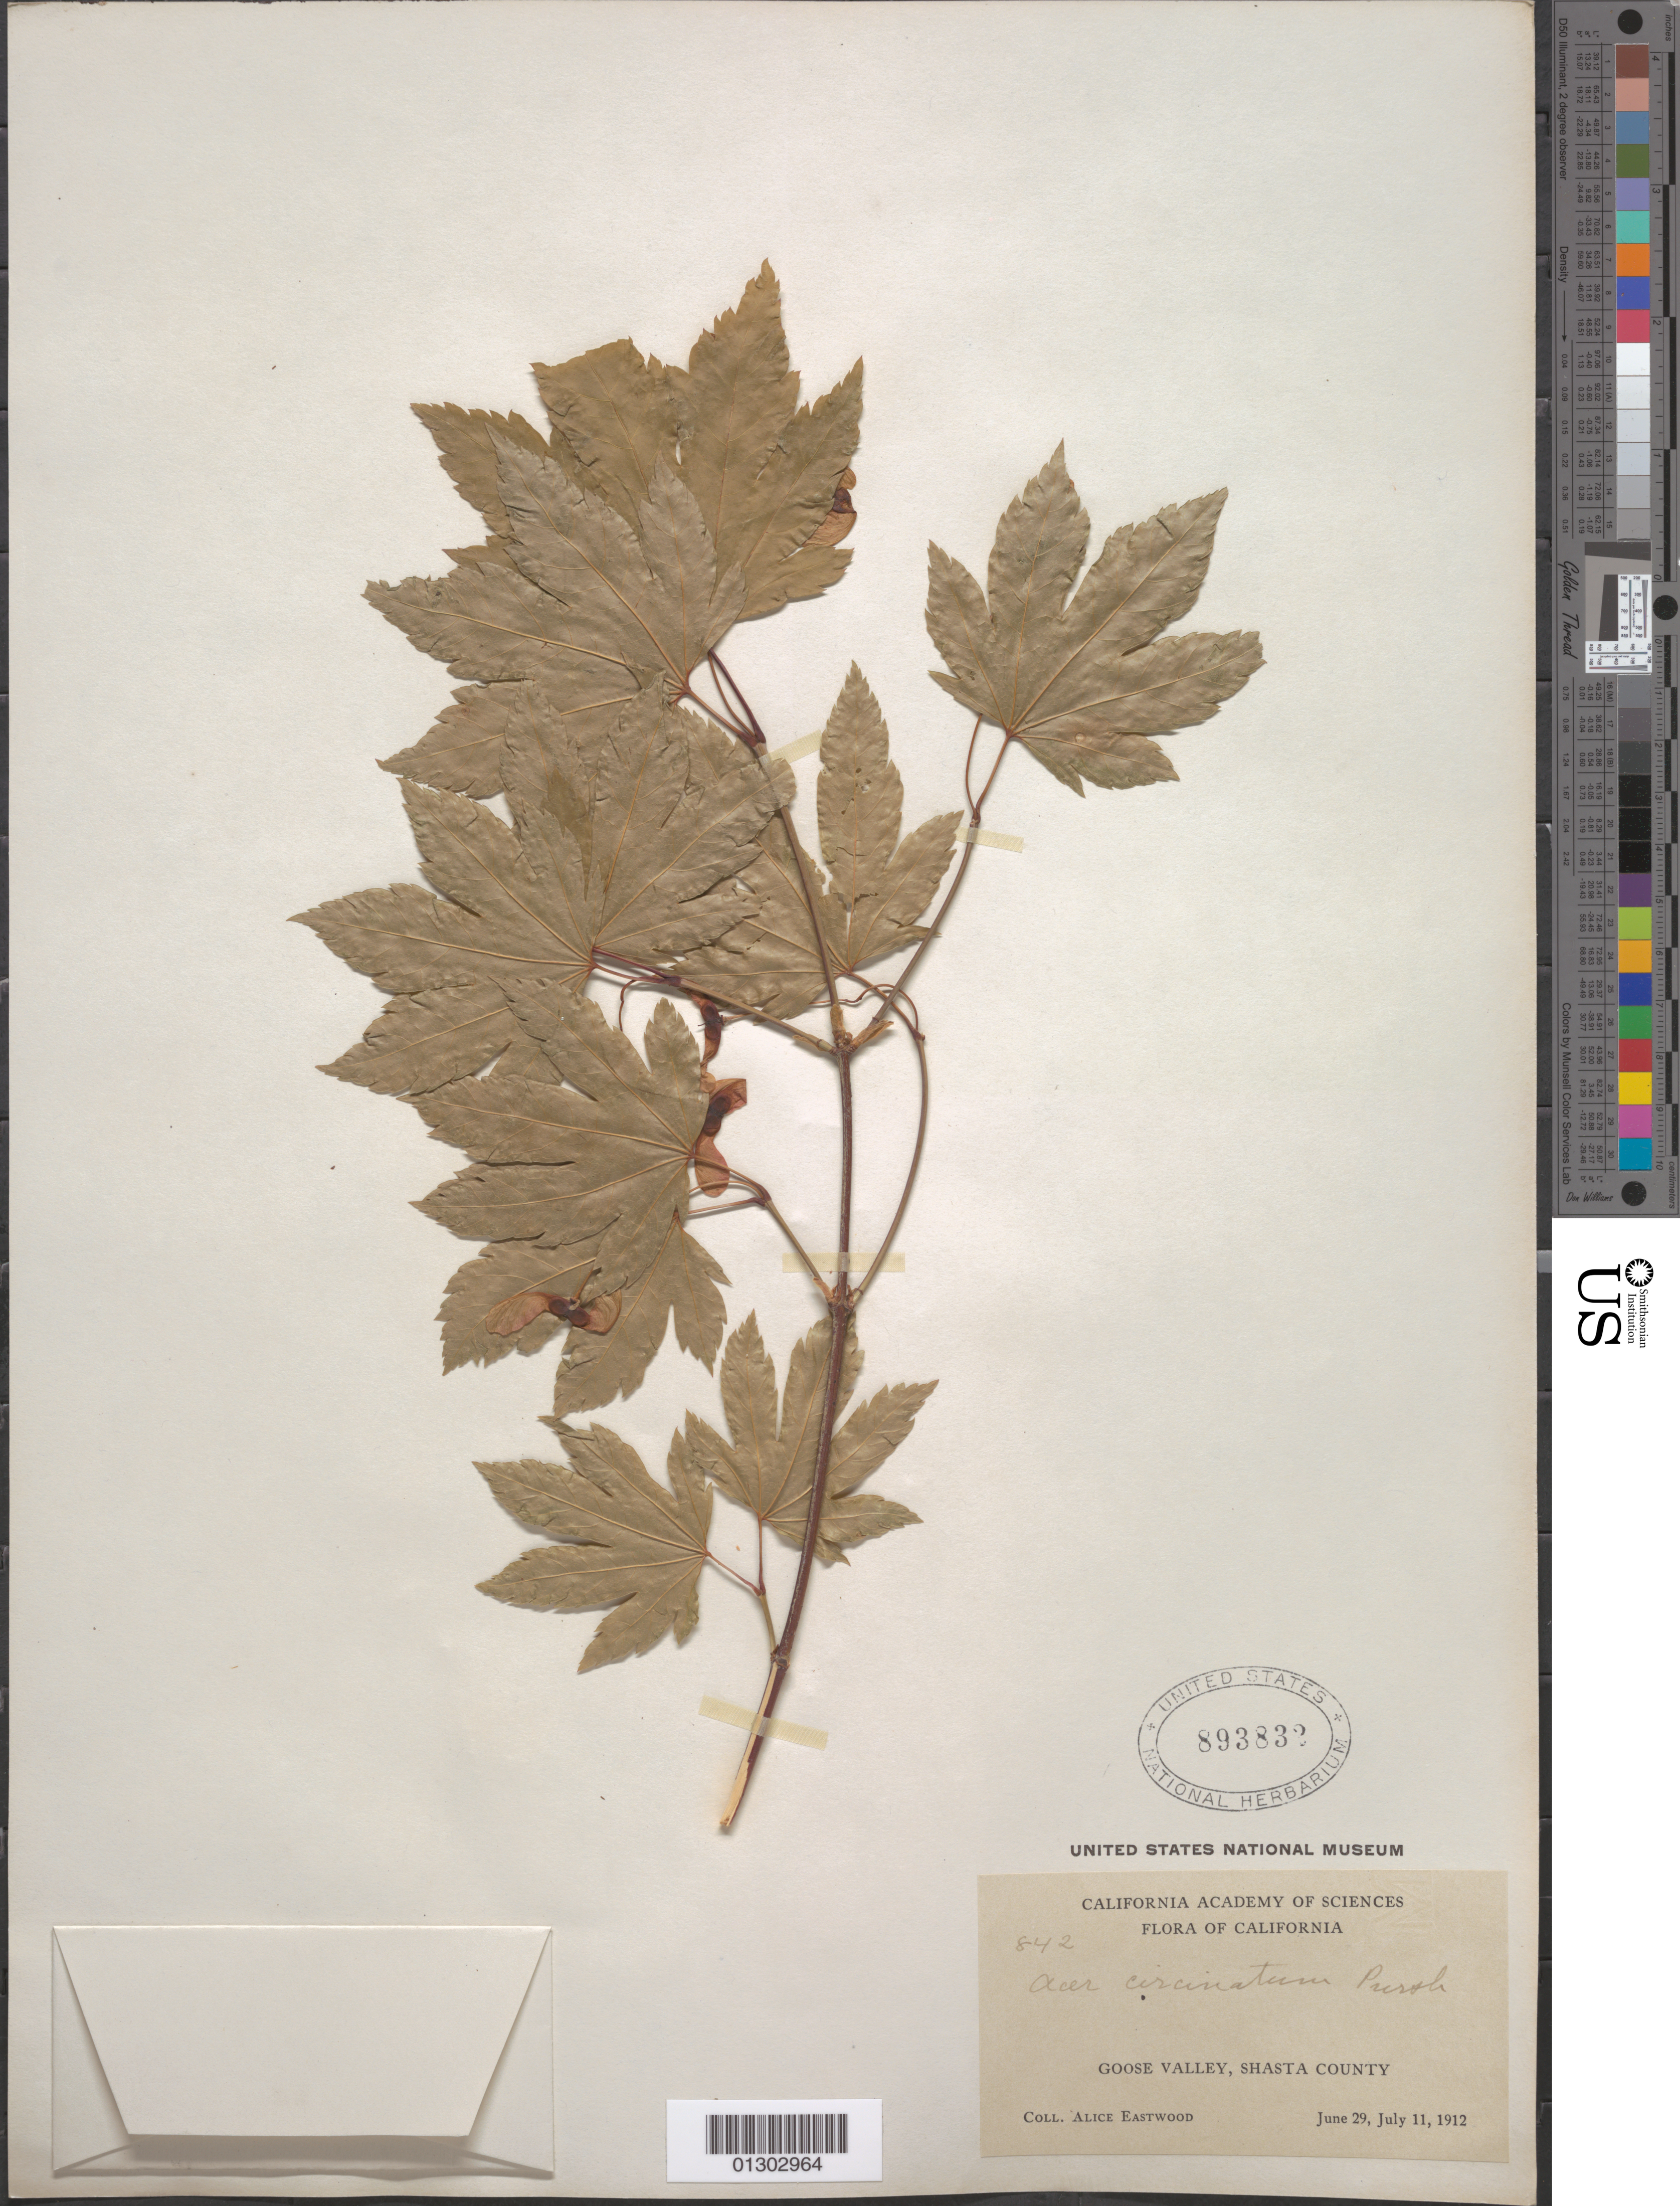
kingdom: Plantae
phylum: Tracheophyta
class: Magnoliopsida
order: Sapindales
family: Sapindaceae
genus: Acer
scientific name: Acer circinatum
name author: Pursh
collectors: A. Eastwood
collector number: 842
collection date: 1912-06-29,1912-07-11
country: United States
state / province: California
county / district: Shasta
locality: Shasta County, Goose Valley.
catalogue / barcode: US 893832